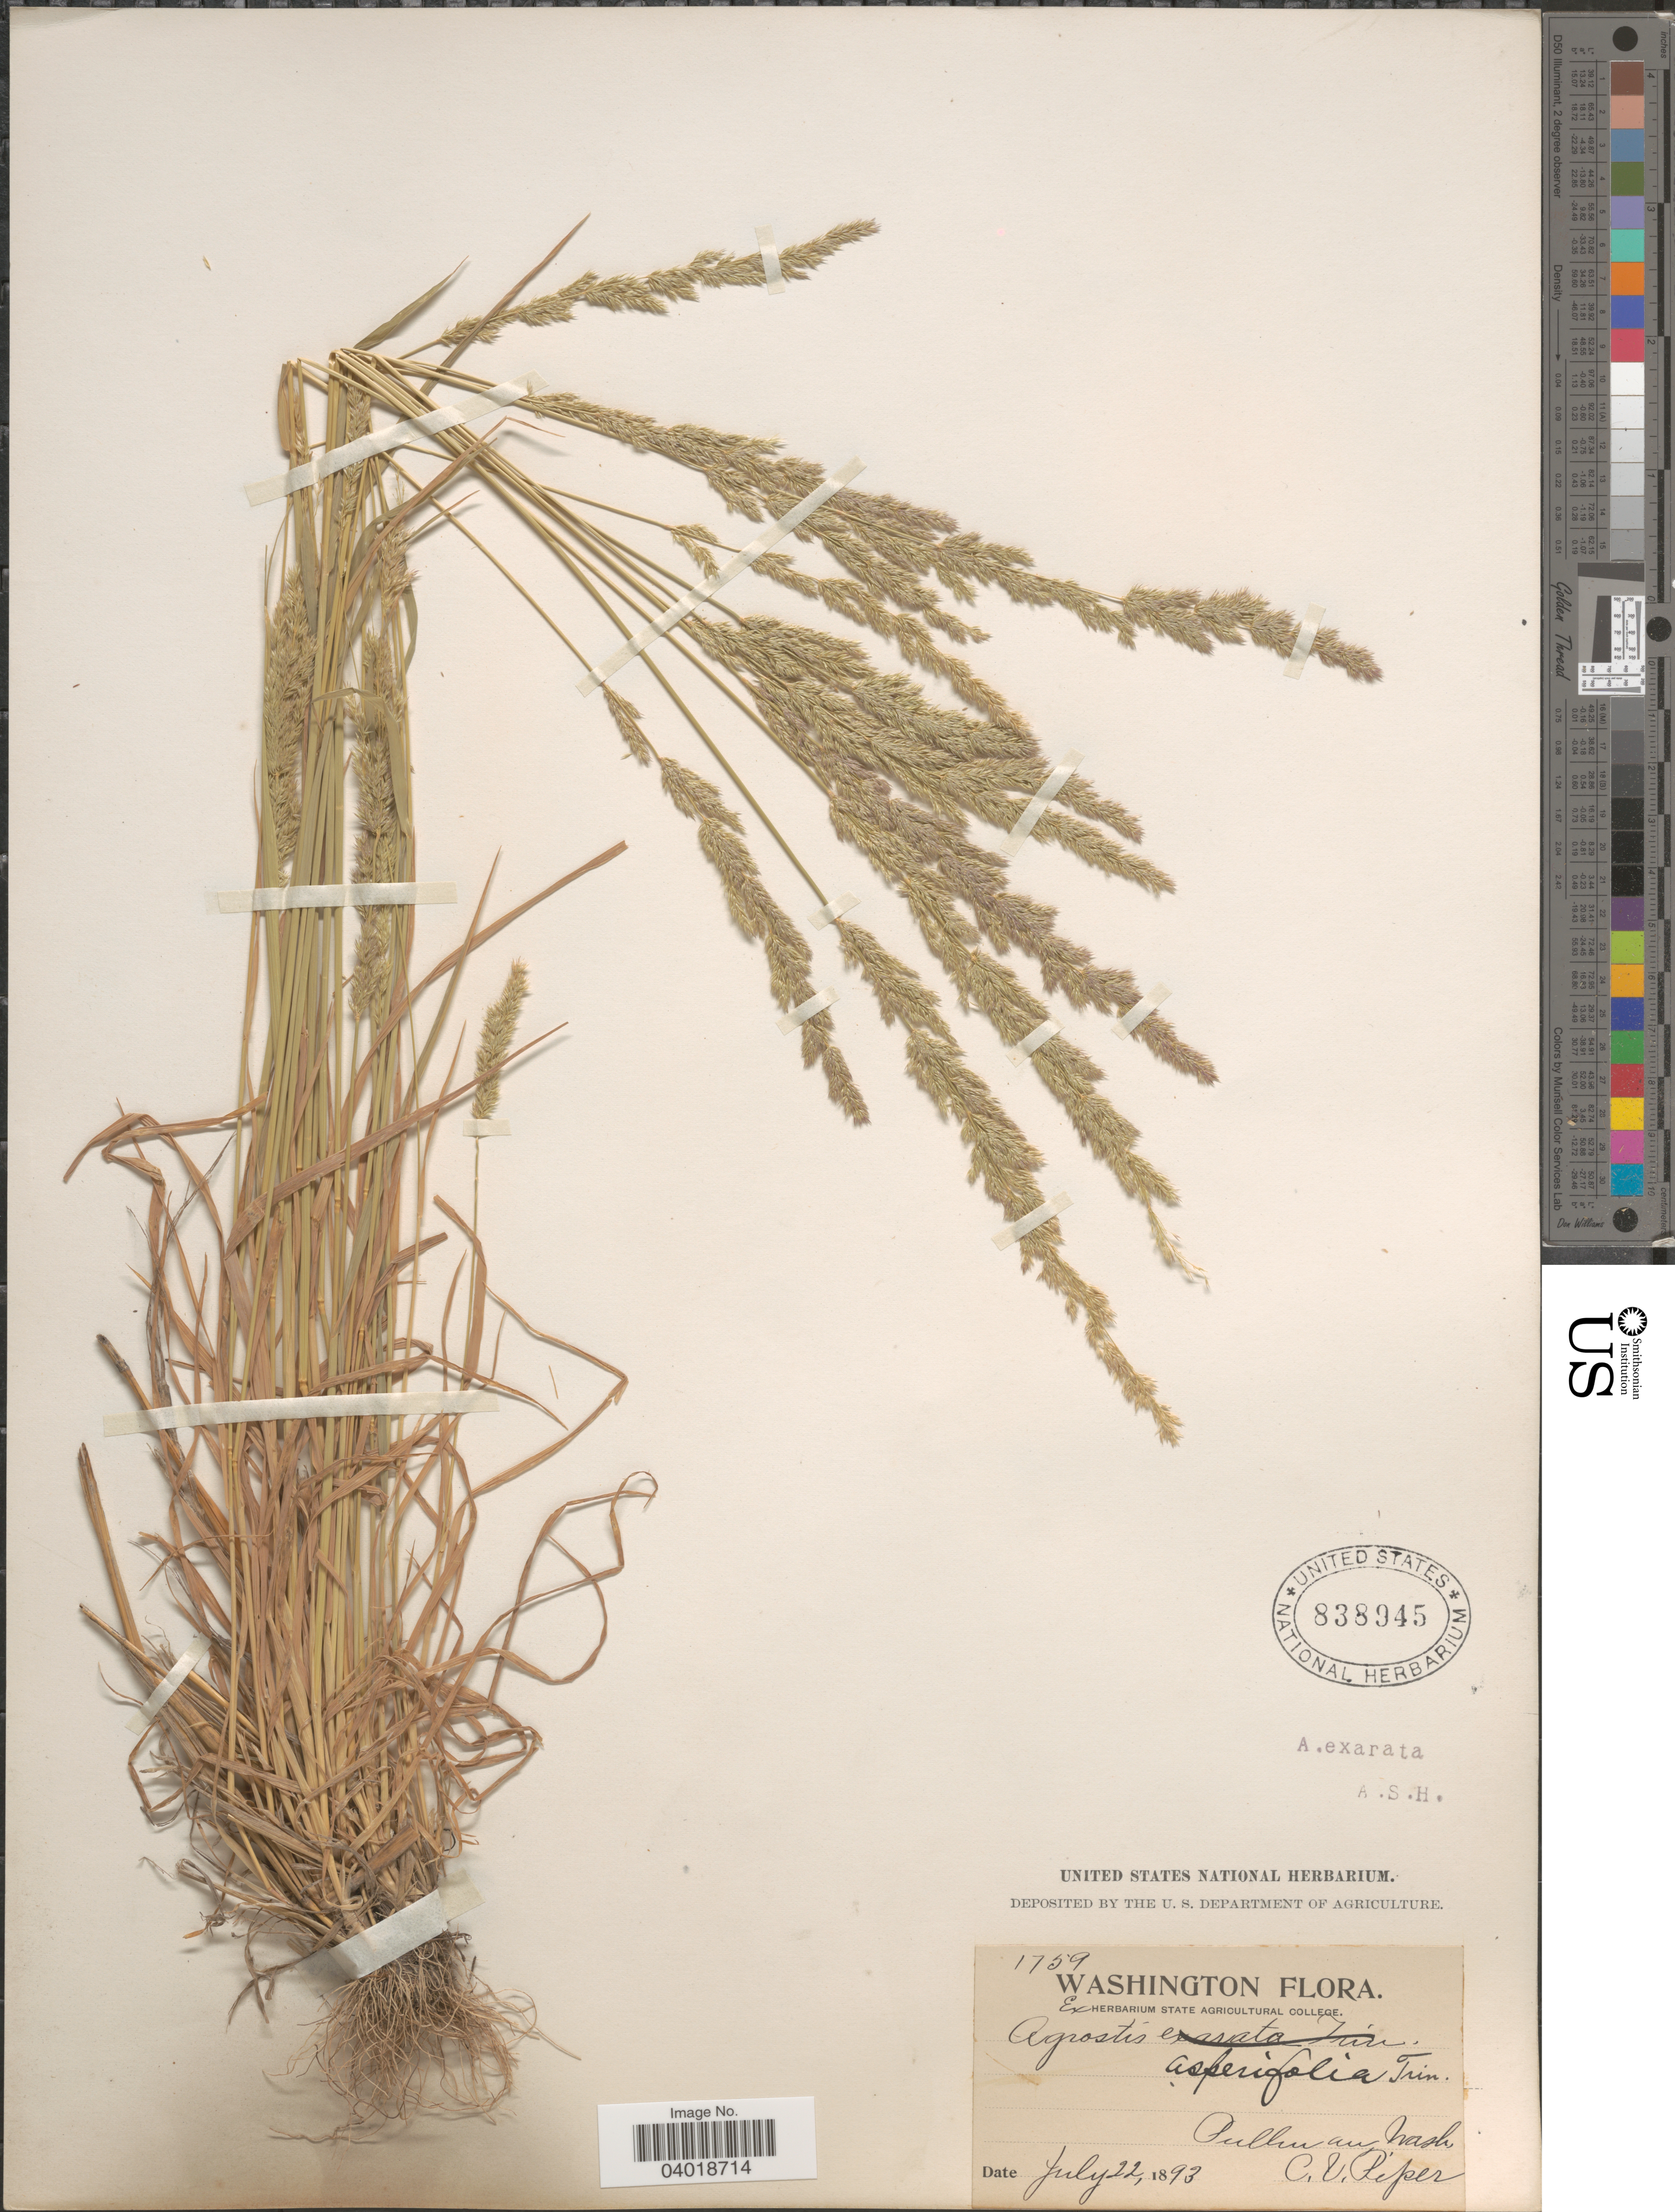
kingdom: Plantae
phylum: Tracheophyta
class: Liliopsida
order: Poales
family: Poaceae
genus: Agrostis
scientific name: Agrostis exarata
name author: Trin.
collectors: C. V. Piper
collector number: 1759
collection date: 1893-07-22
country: United States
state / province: Washington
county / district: Whitman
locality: Pullman.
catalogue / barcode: US 838945